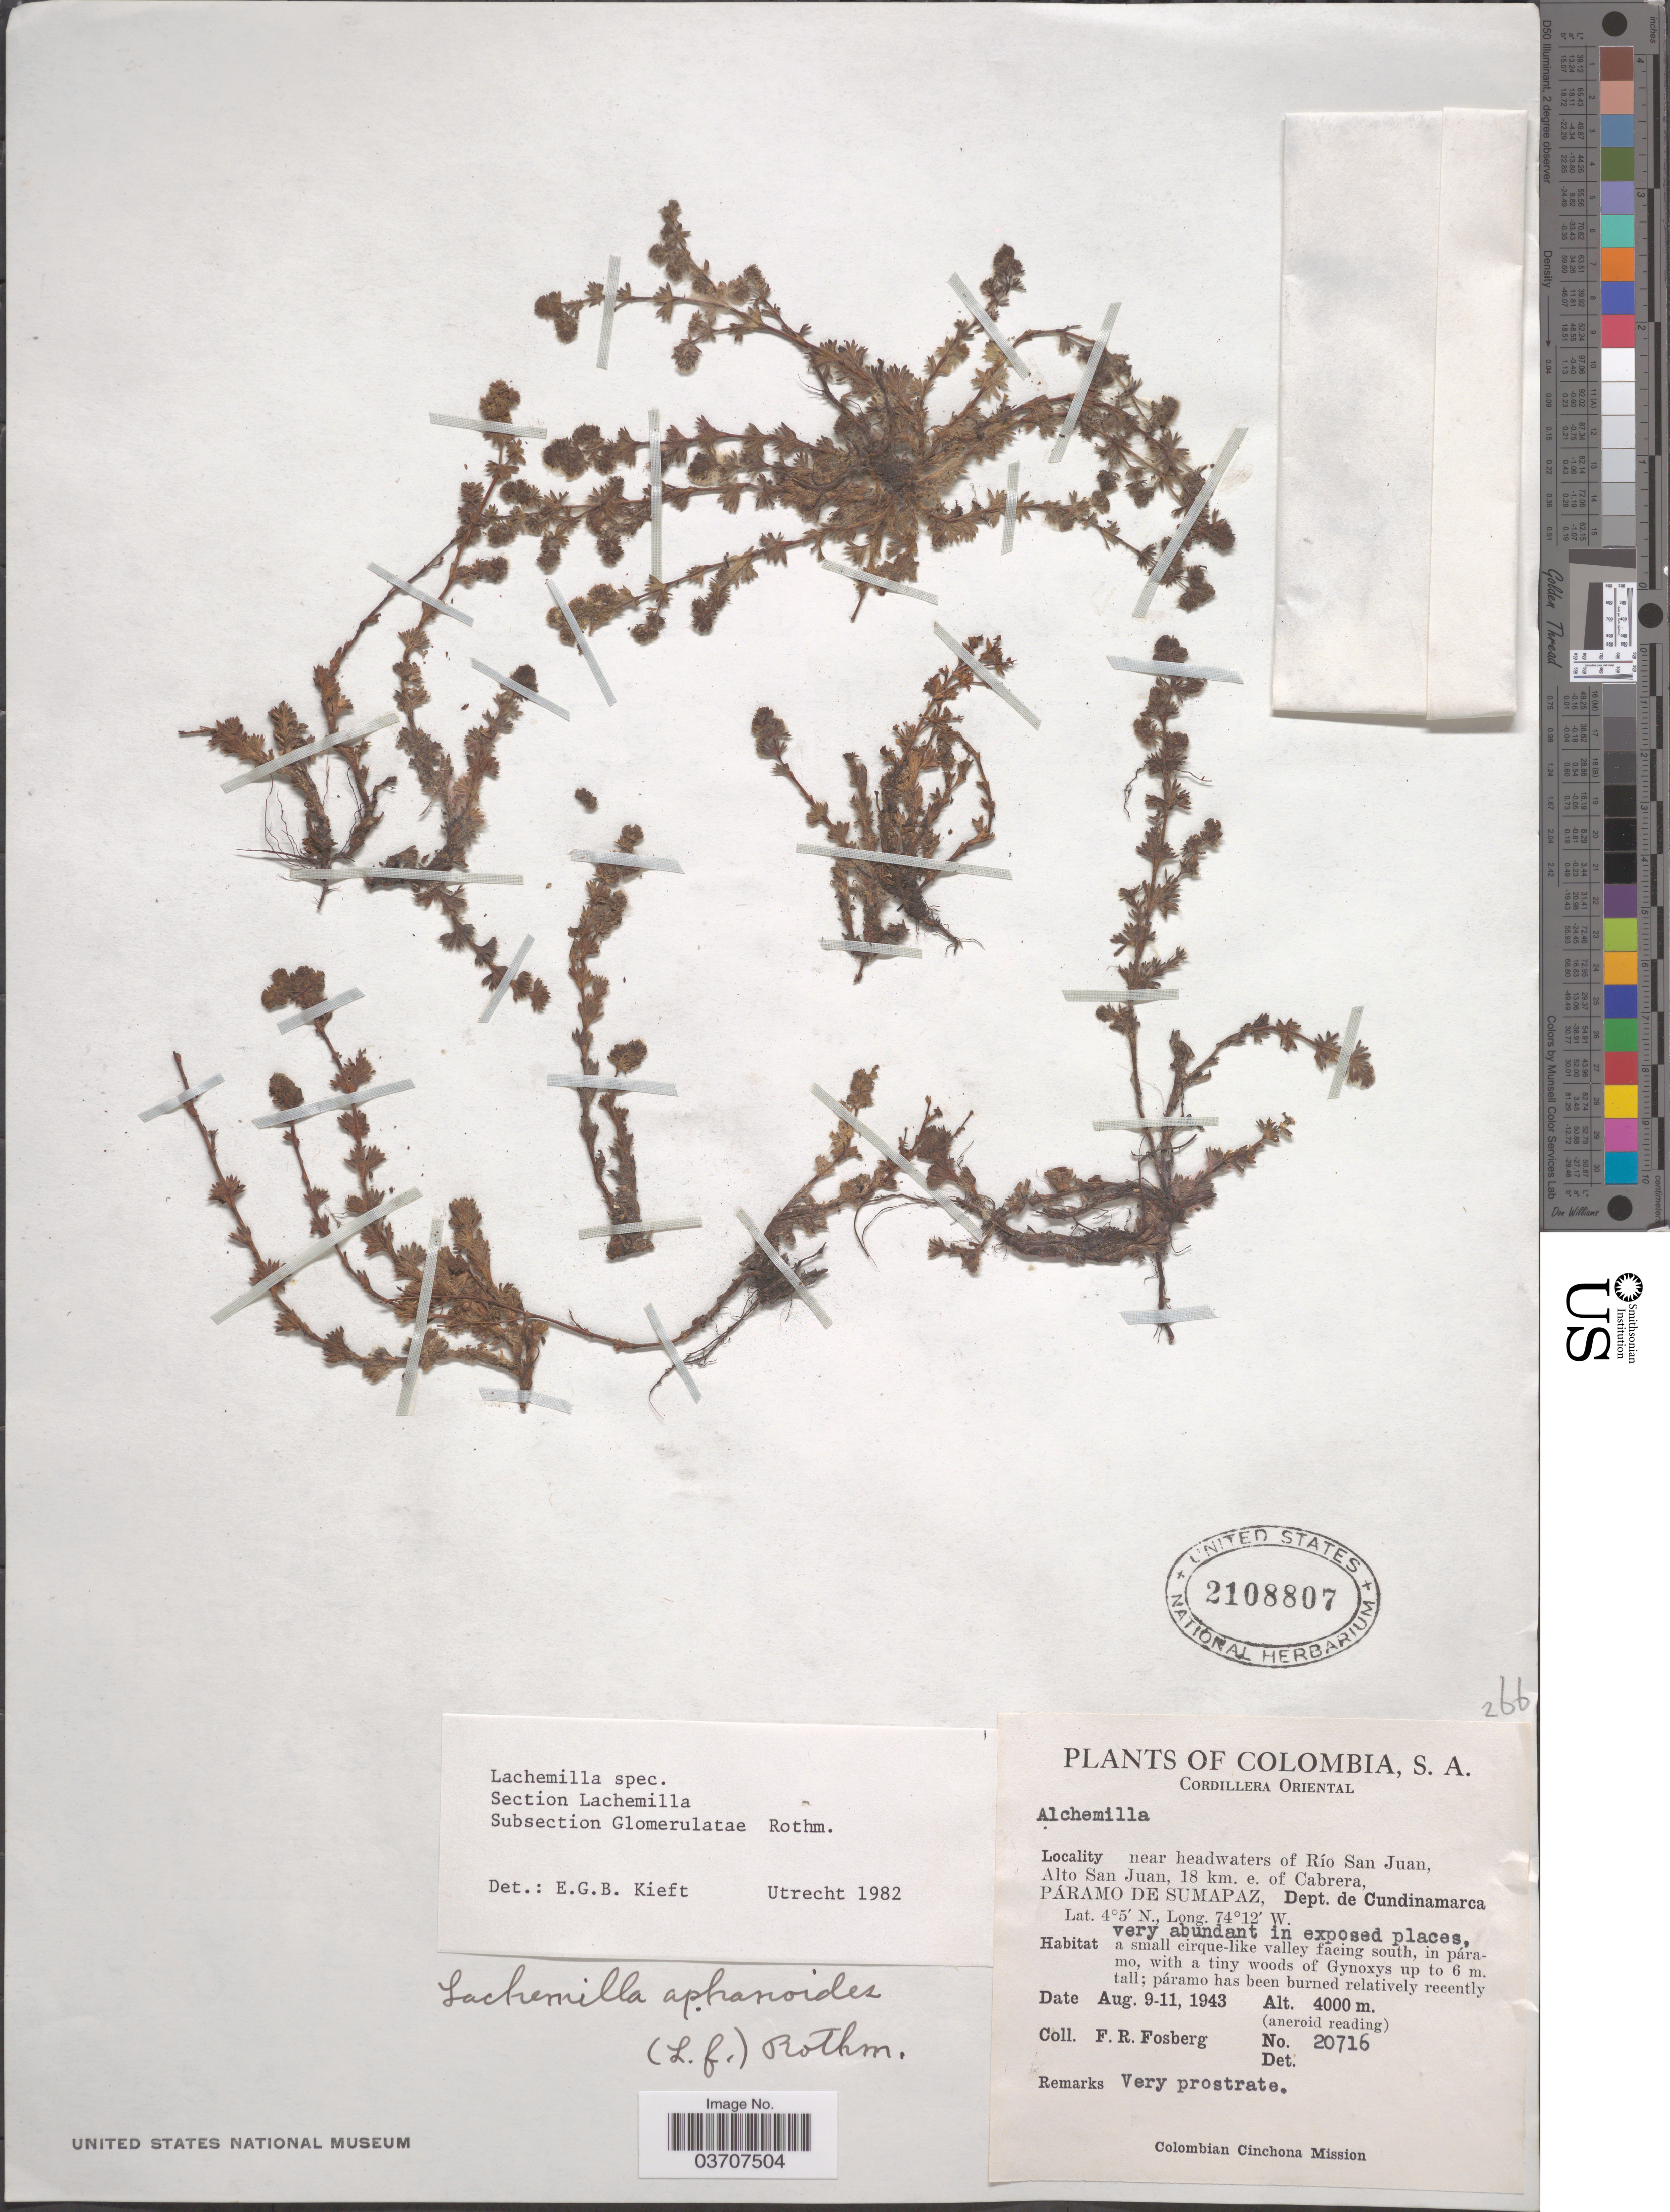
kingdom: Plantae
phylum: Tracheophyta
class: Magnoliopsida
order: Rosales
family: Rosaceae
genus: Lachemilla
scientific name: Lachemilla sp.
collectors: F. R. Fosberg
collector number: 20716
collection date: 1943-08-09/1943-08-11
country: Colombia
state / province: Cundinamarca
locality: Cordillera Oriental. Near headwaters of Río San Juan, Alto San Juan, 18 km. e. of Cabrera, Páramo de Sumapaz, Dept. de Cundinamarca.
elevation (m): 4000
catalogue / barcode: US 2108807